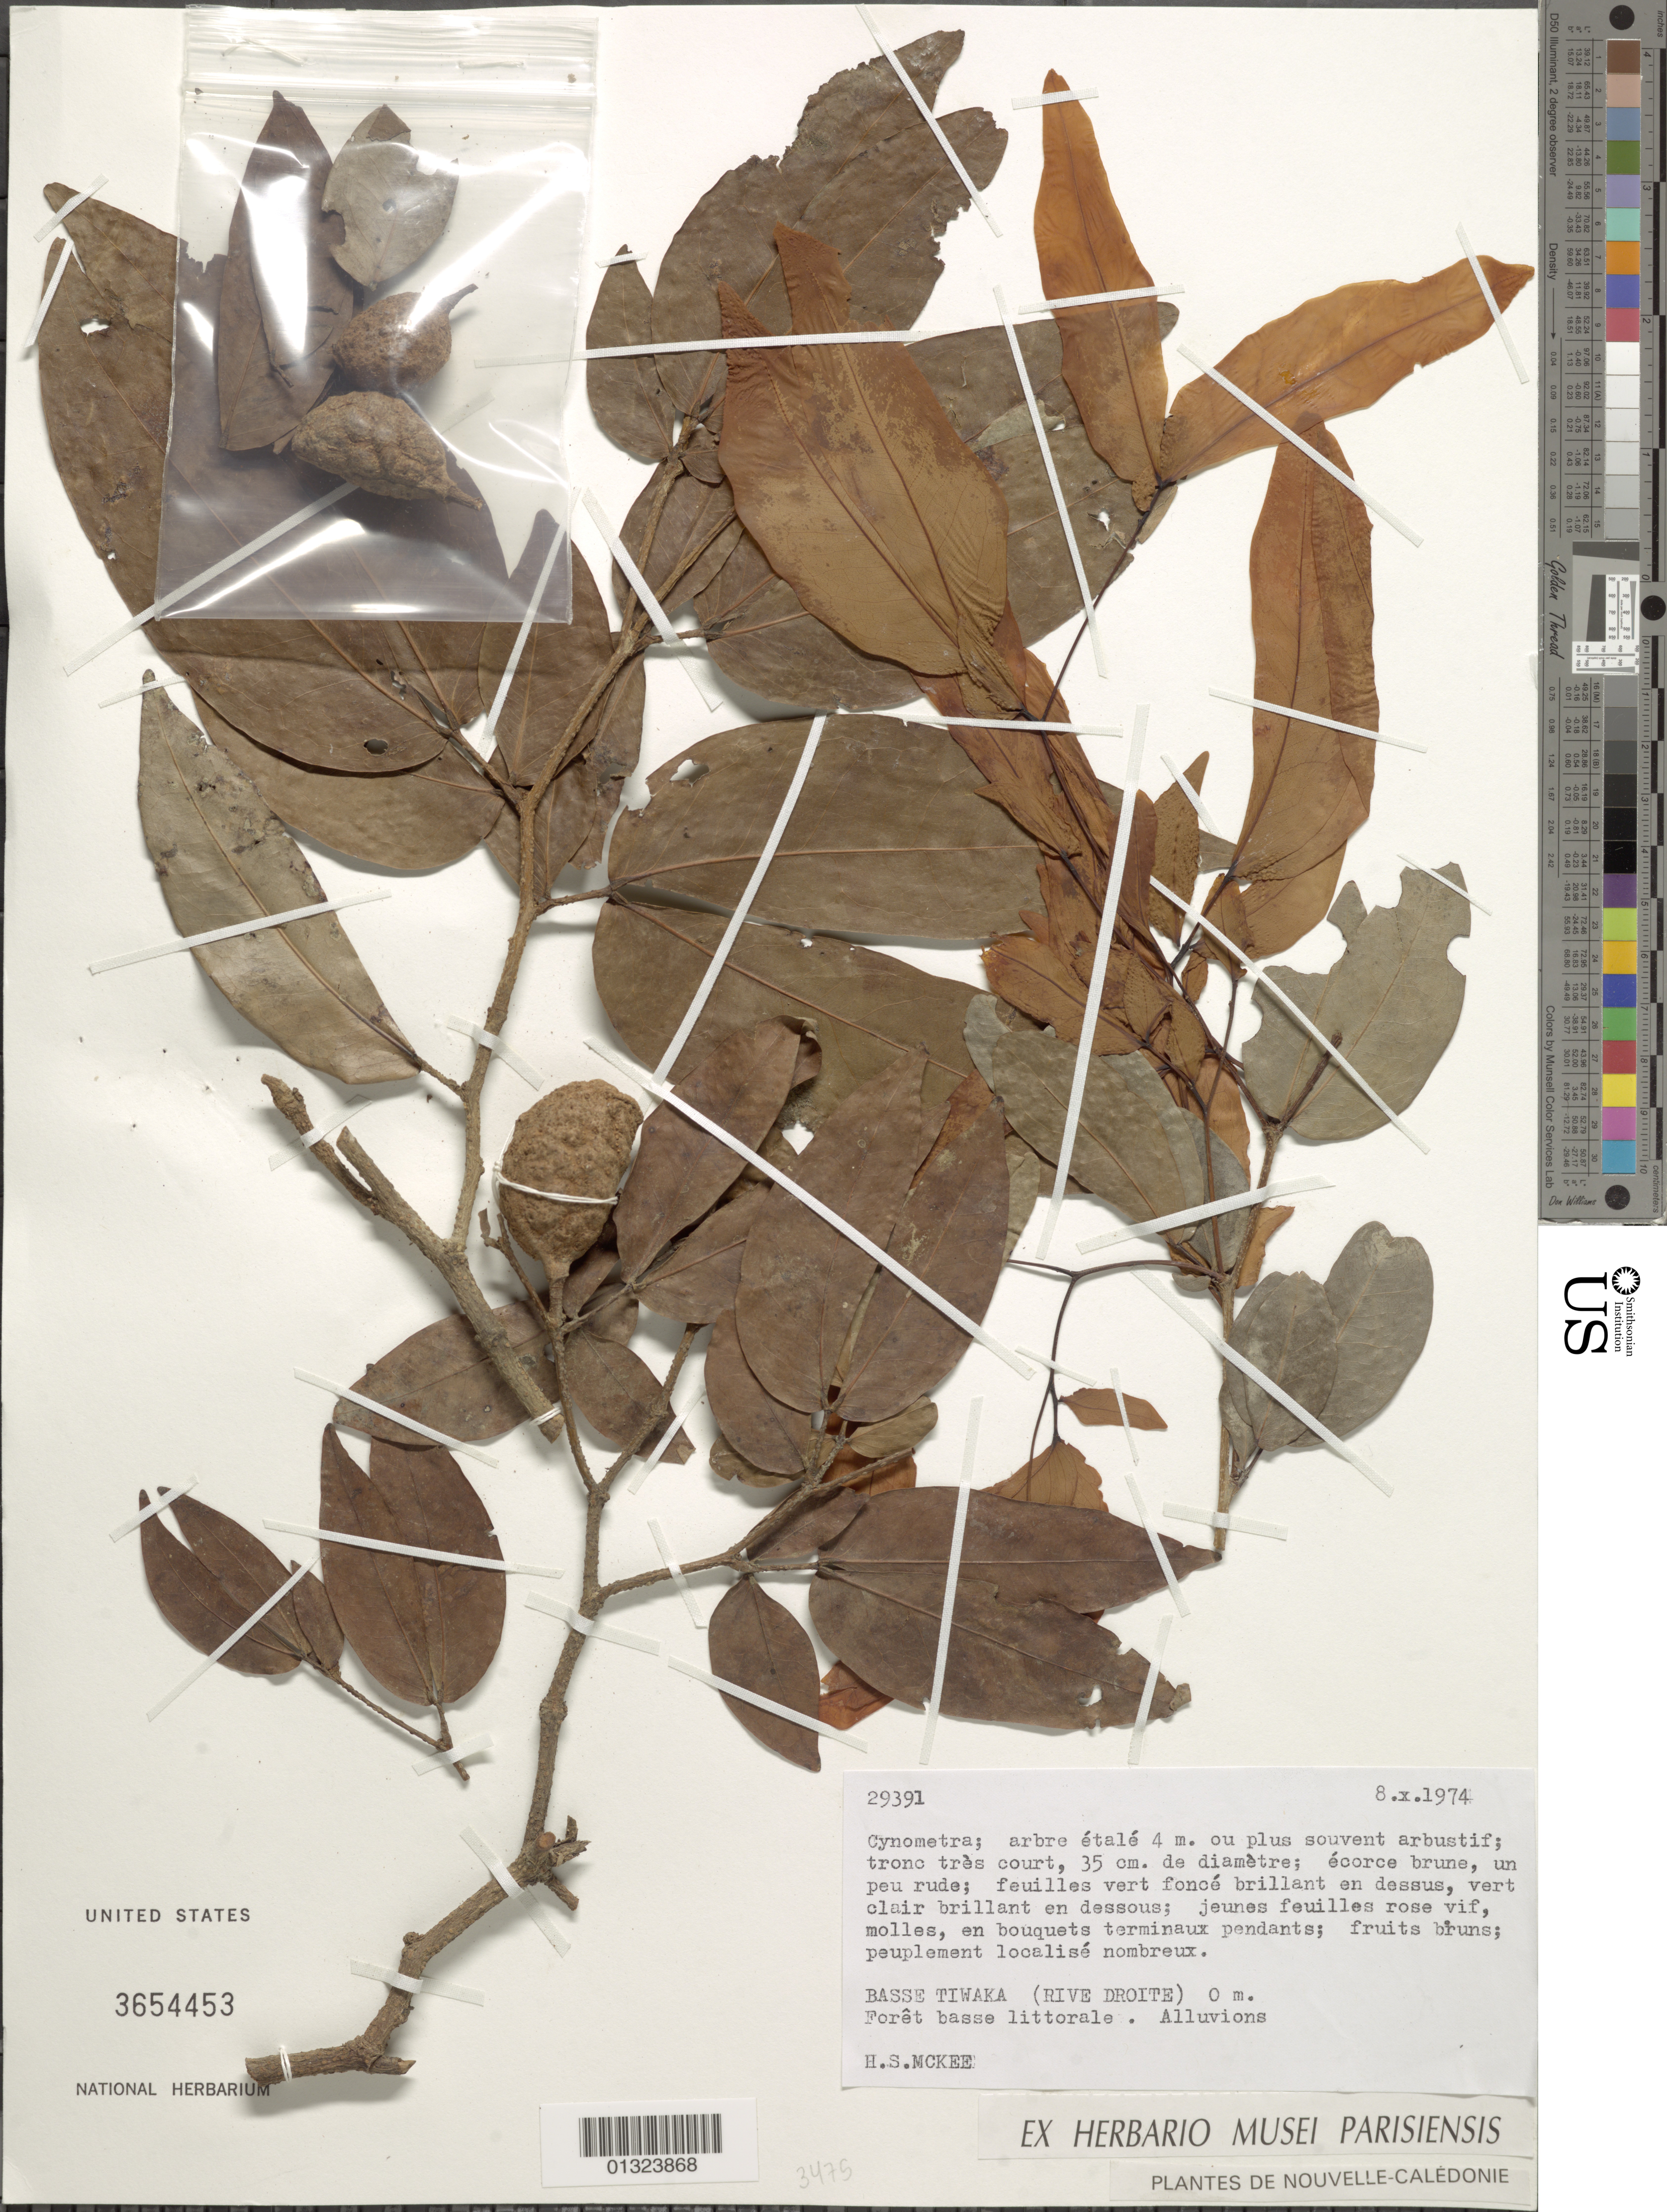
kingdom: Plantae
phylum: Tracheophyta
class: Magnoliopsida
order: Fabales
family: Fabaceae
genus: Cynometra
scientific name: Cynometra sp.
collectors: H. S. MacKee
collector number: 29391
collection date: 1974-10-08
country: New Caledonia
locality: Basse Tiwaka (Rive Droite)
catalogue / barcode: US 3654453